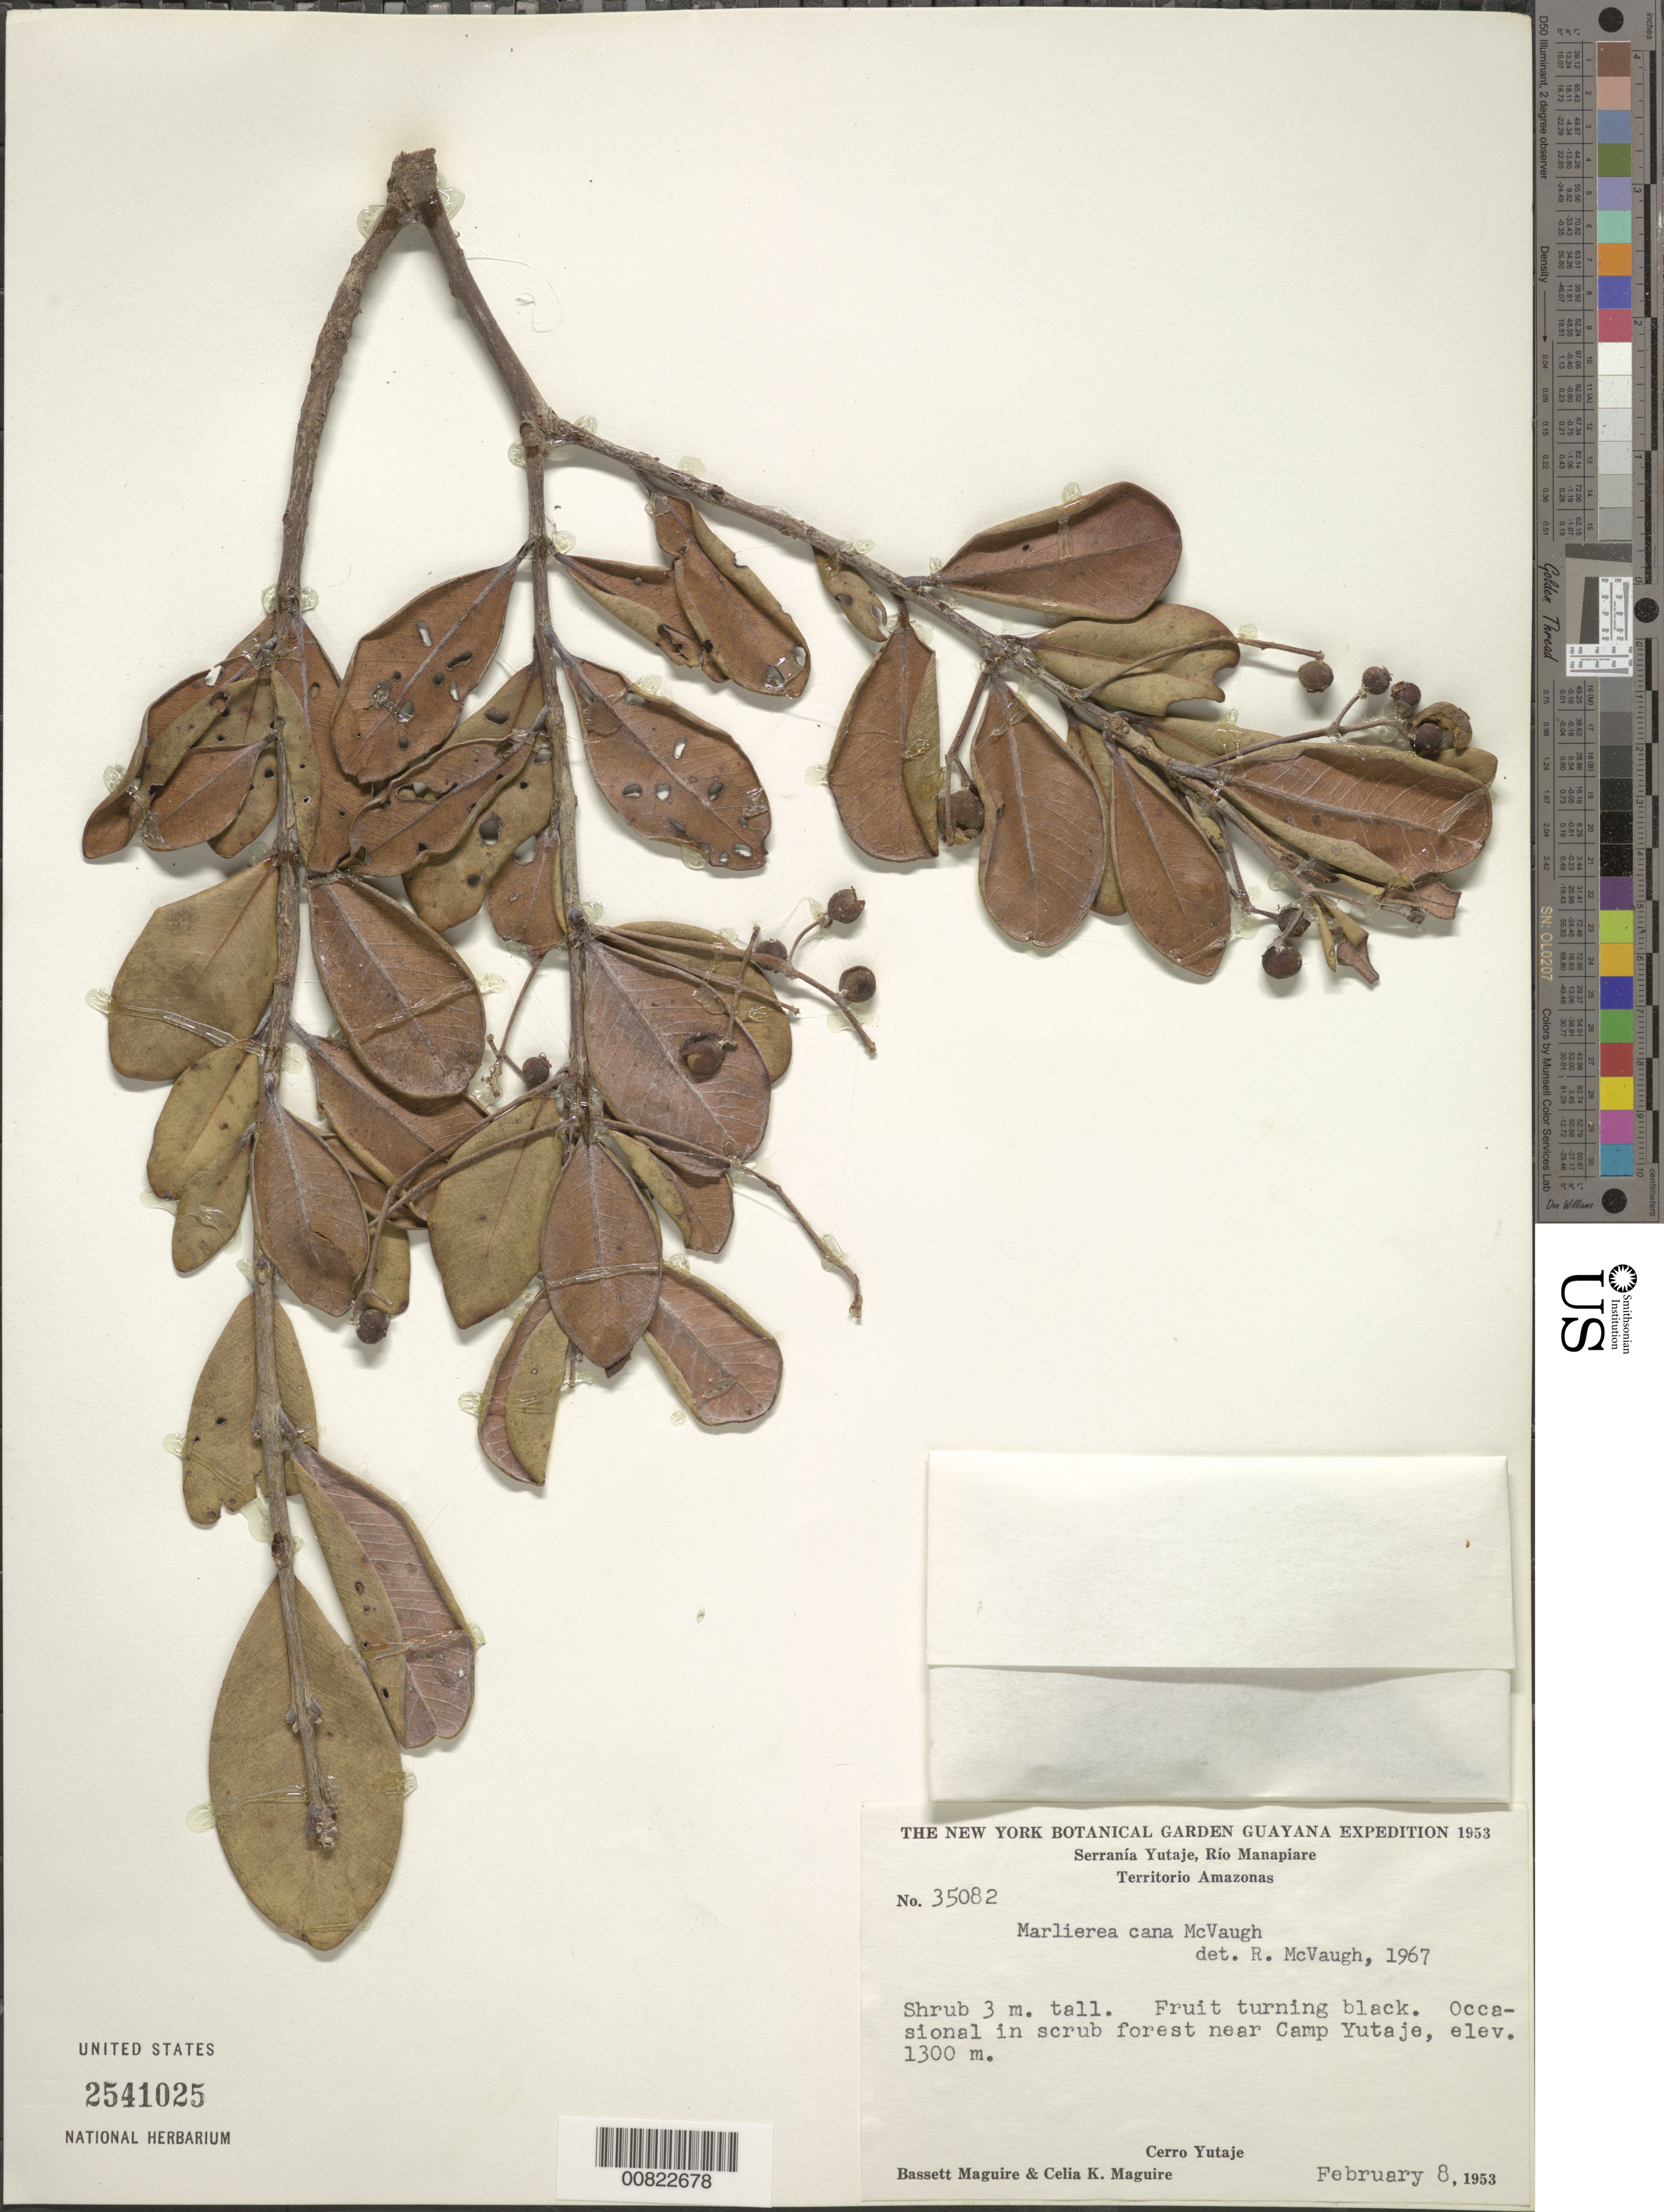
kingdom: Plantae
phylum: Tracheophyta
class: Magnoliopsida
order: Myrtales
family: Myrtaceae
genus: Myrcia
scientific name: Myrcia cana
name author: (McVaugh) E. Lucas & C.E. Wilson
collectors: B. Maguire & C. K. Maguire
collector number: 35082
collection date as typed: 8-Feb-53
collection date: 1953-02-08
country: Venezuela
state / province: Amazonas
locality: Serranía Yutajé, Cerro Yutajé, near Camp Yutajé, Río Manapiare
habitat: Scrub forest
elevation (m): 1300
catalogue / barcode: US 2541025